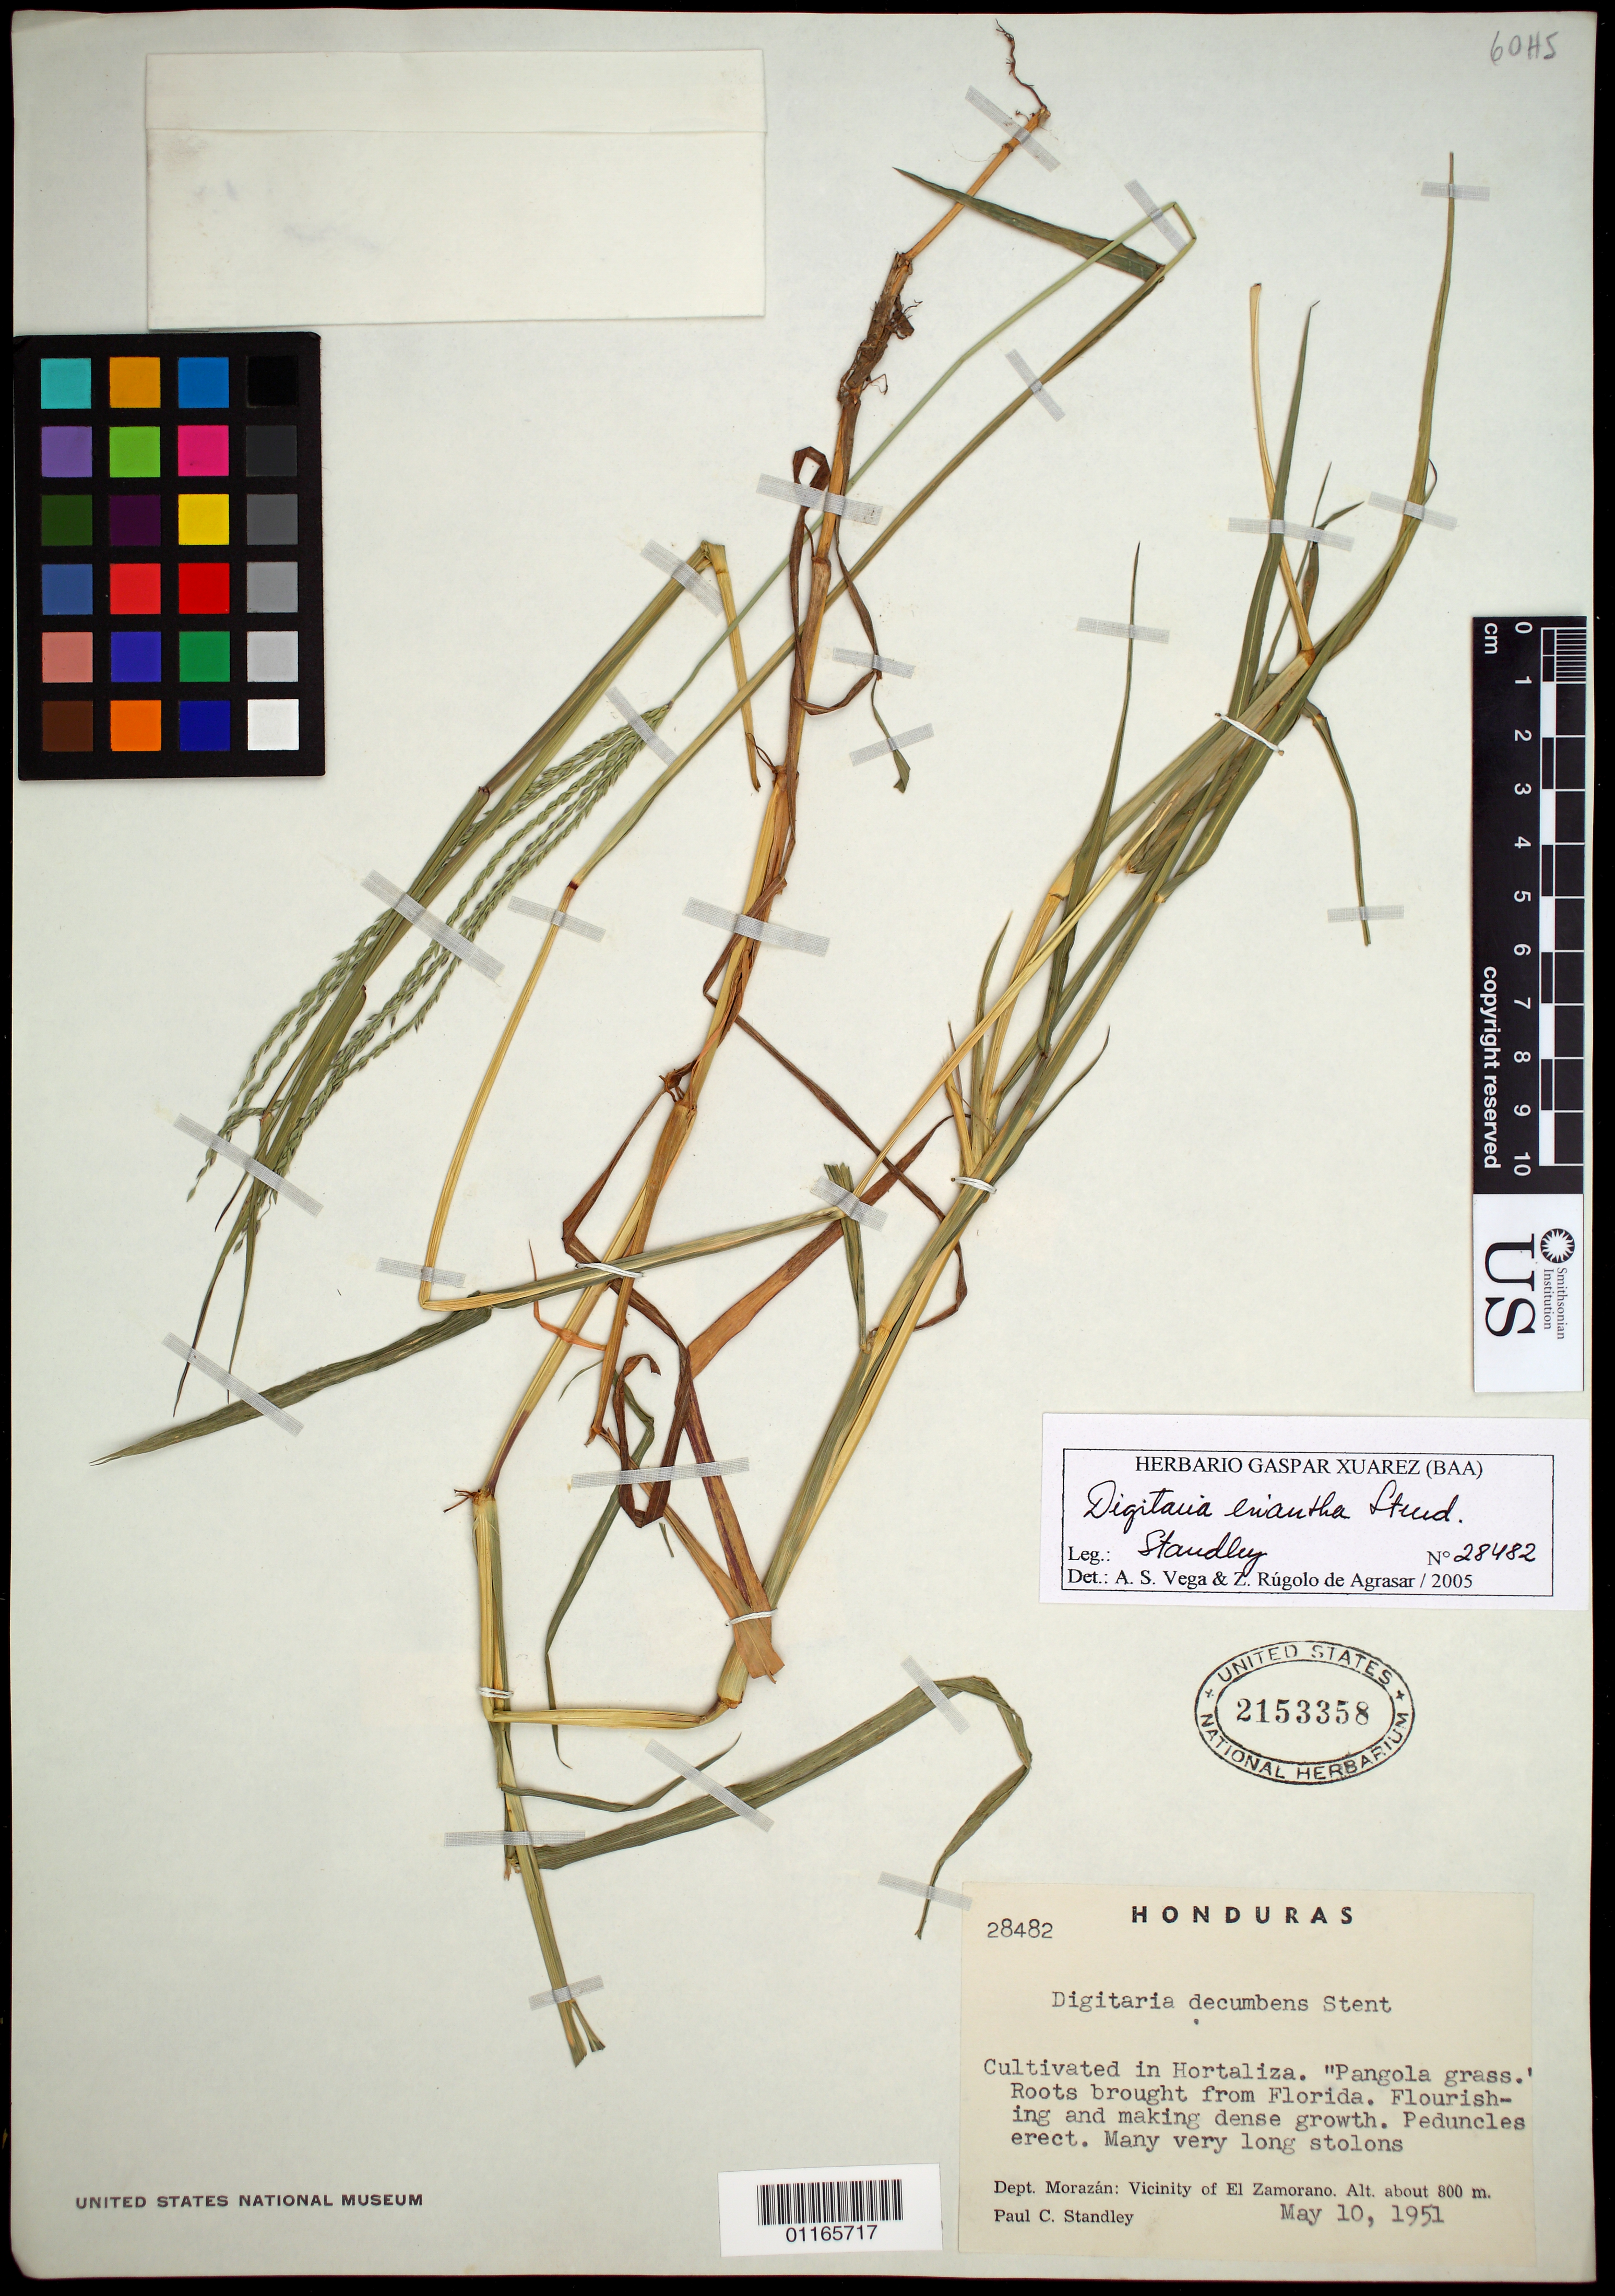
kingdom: Plantae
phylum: Tracheophyta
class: Liliopsida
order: Poales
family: Poaceae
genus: Digitaria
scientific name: Digitaria eriantha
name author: Steud.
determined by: Vega, A. S.; Rúgolo de Agrasar, Z. E.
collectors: P. C. Standley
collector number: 28482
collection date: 1951-05-10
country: Honduras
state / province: Fco. Morazán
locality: Vicinity of El Zamorano.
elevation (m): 800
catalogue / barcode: US 2153358